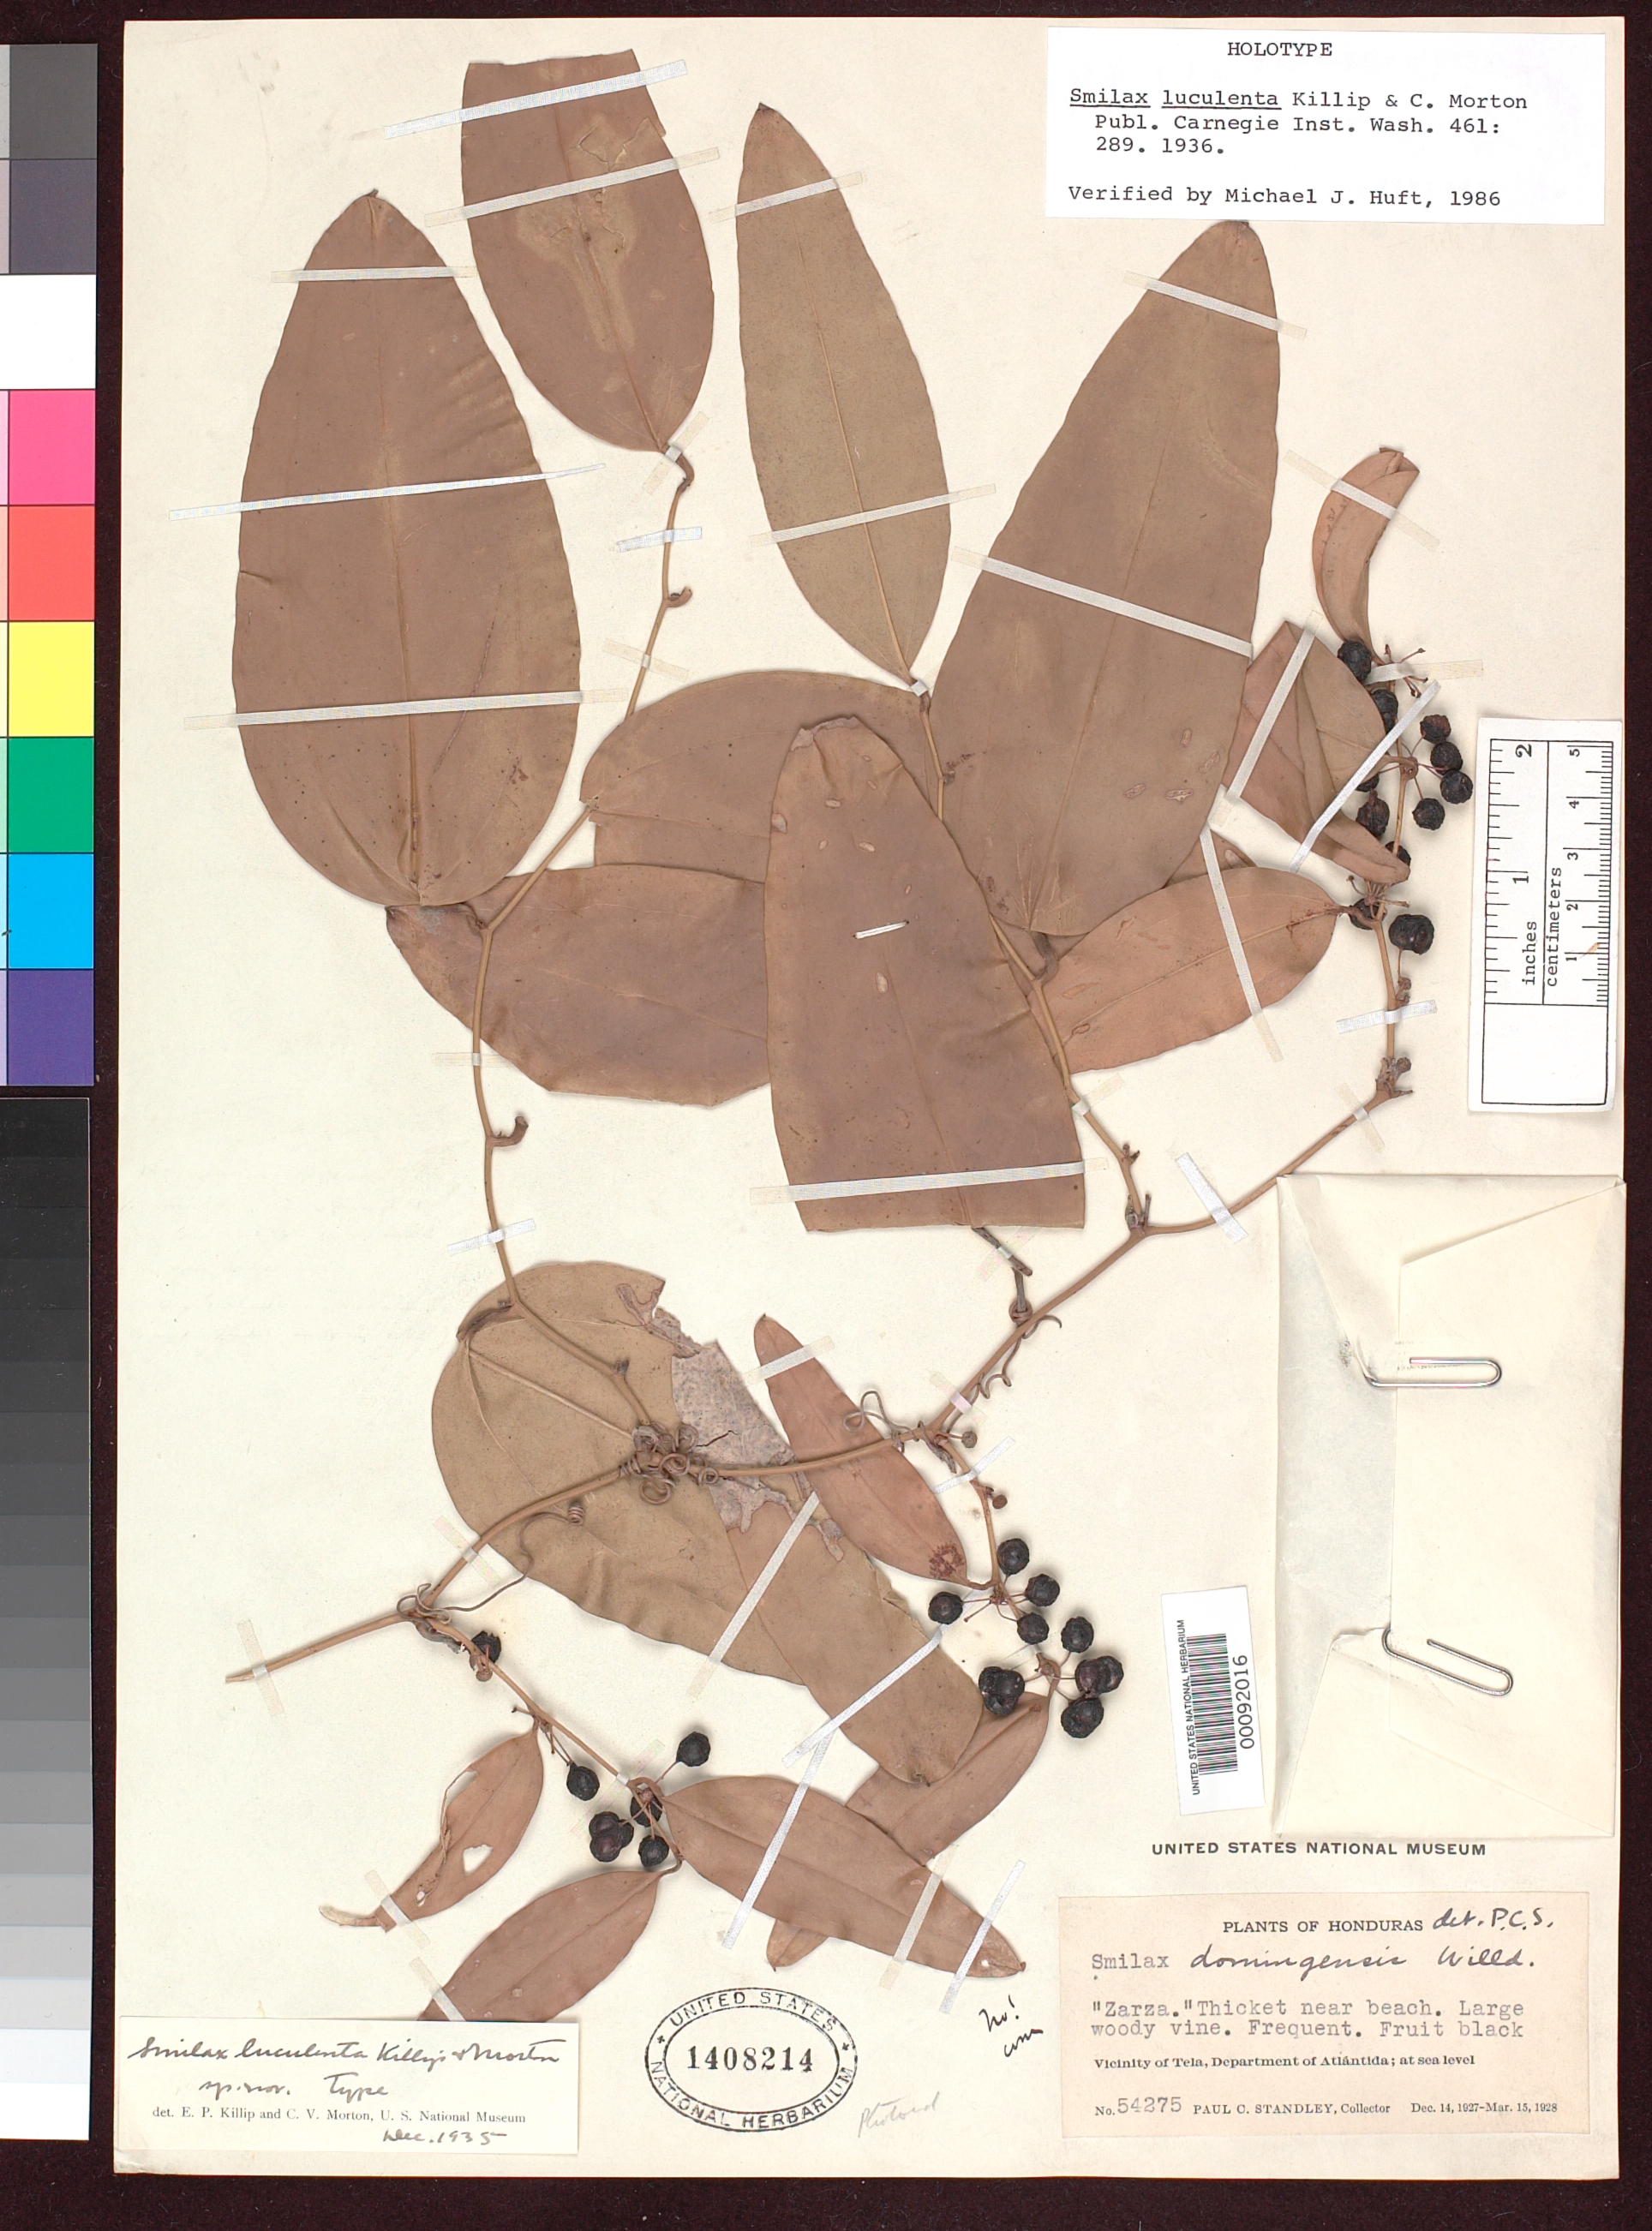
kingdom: Plantae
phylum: Tracheophyta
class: Liliopsida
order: Liliales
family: Smilacaceae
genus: Smilax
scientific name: Smilax luculenta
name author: Killip & C.V. Morton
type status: Holotype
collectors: P. C. Standley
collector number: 54275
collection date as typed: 14 Dec 1927 to 15 Mar 1928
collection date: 1927-12-14/1928-03-15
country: Honduras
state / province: Atlántida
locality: Vicinity of Tela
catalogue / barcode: US 1408214